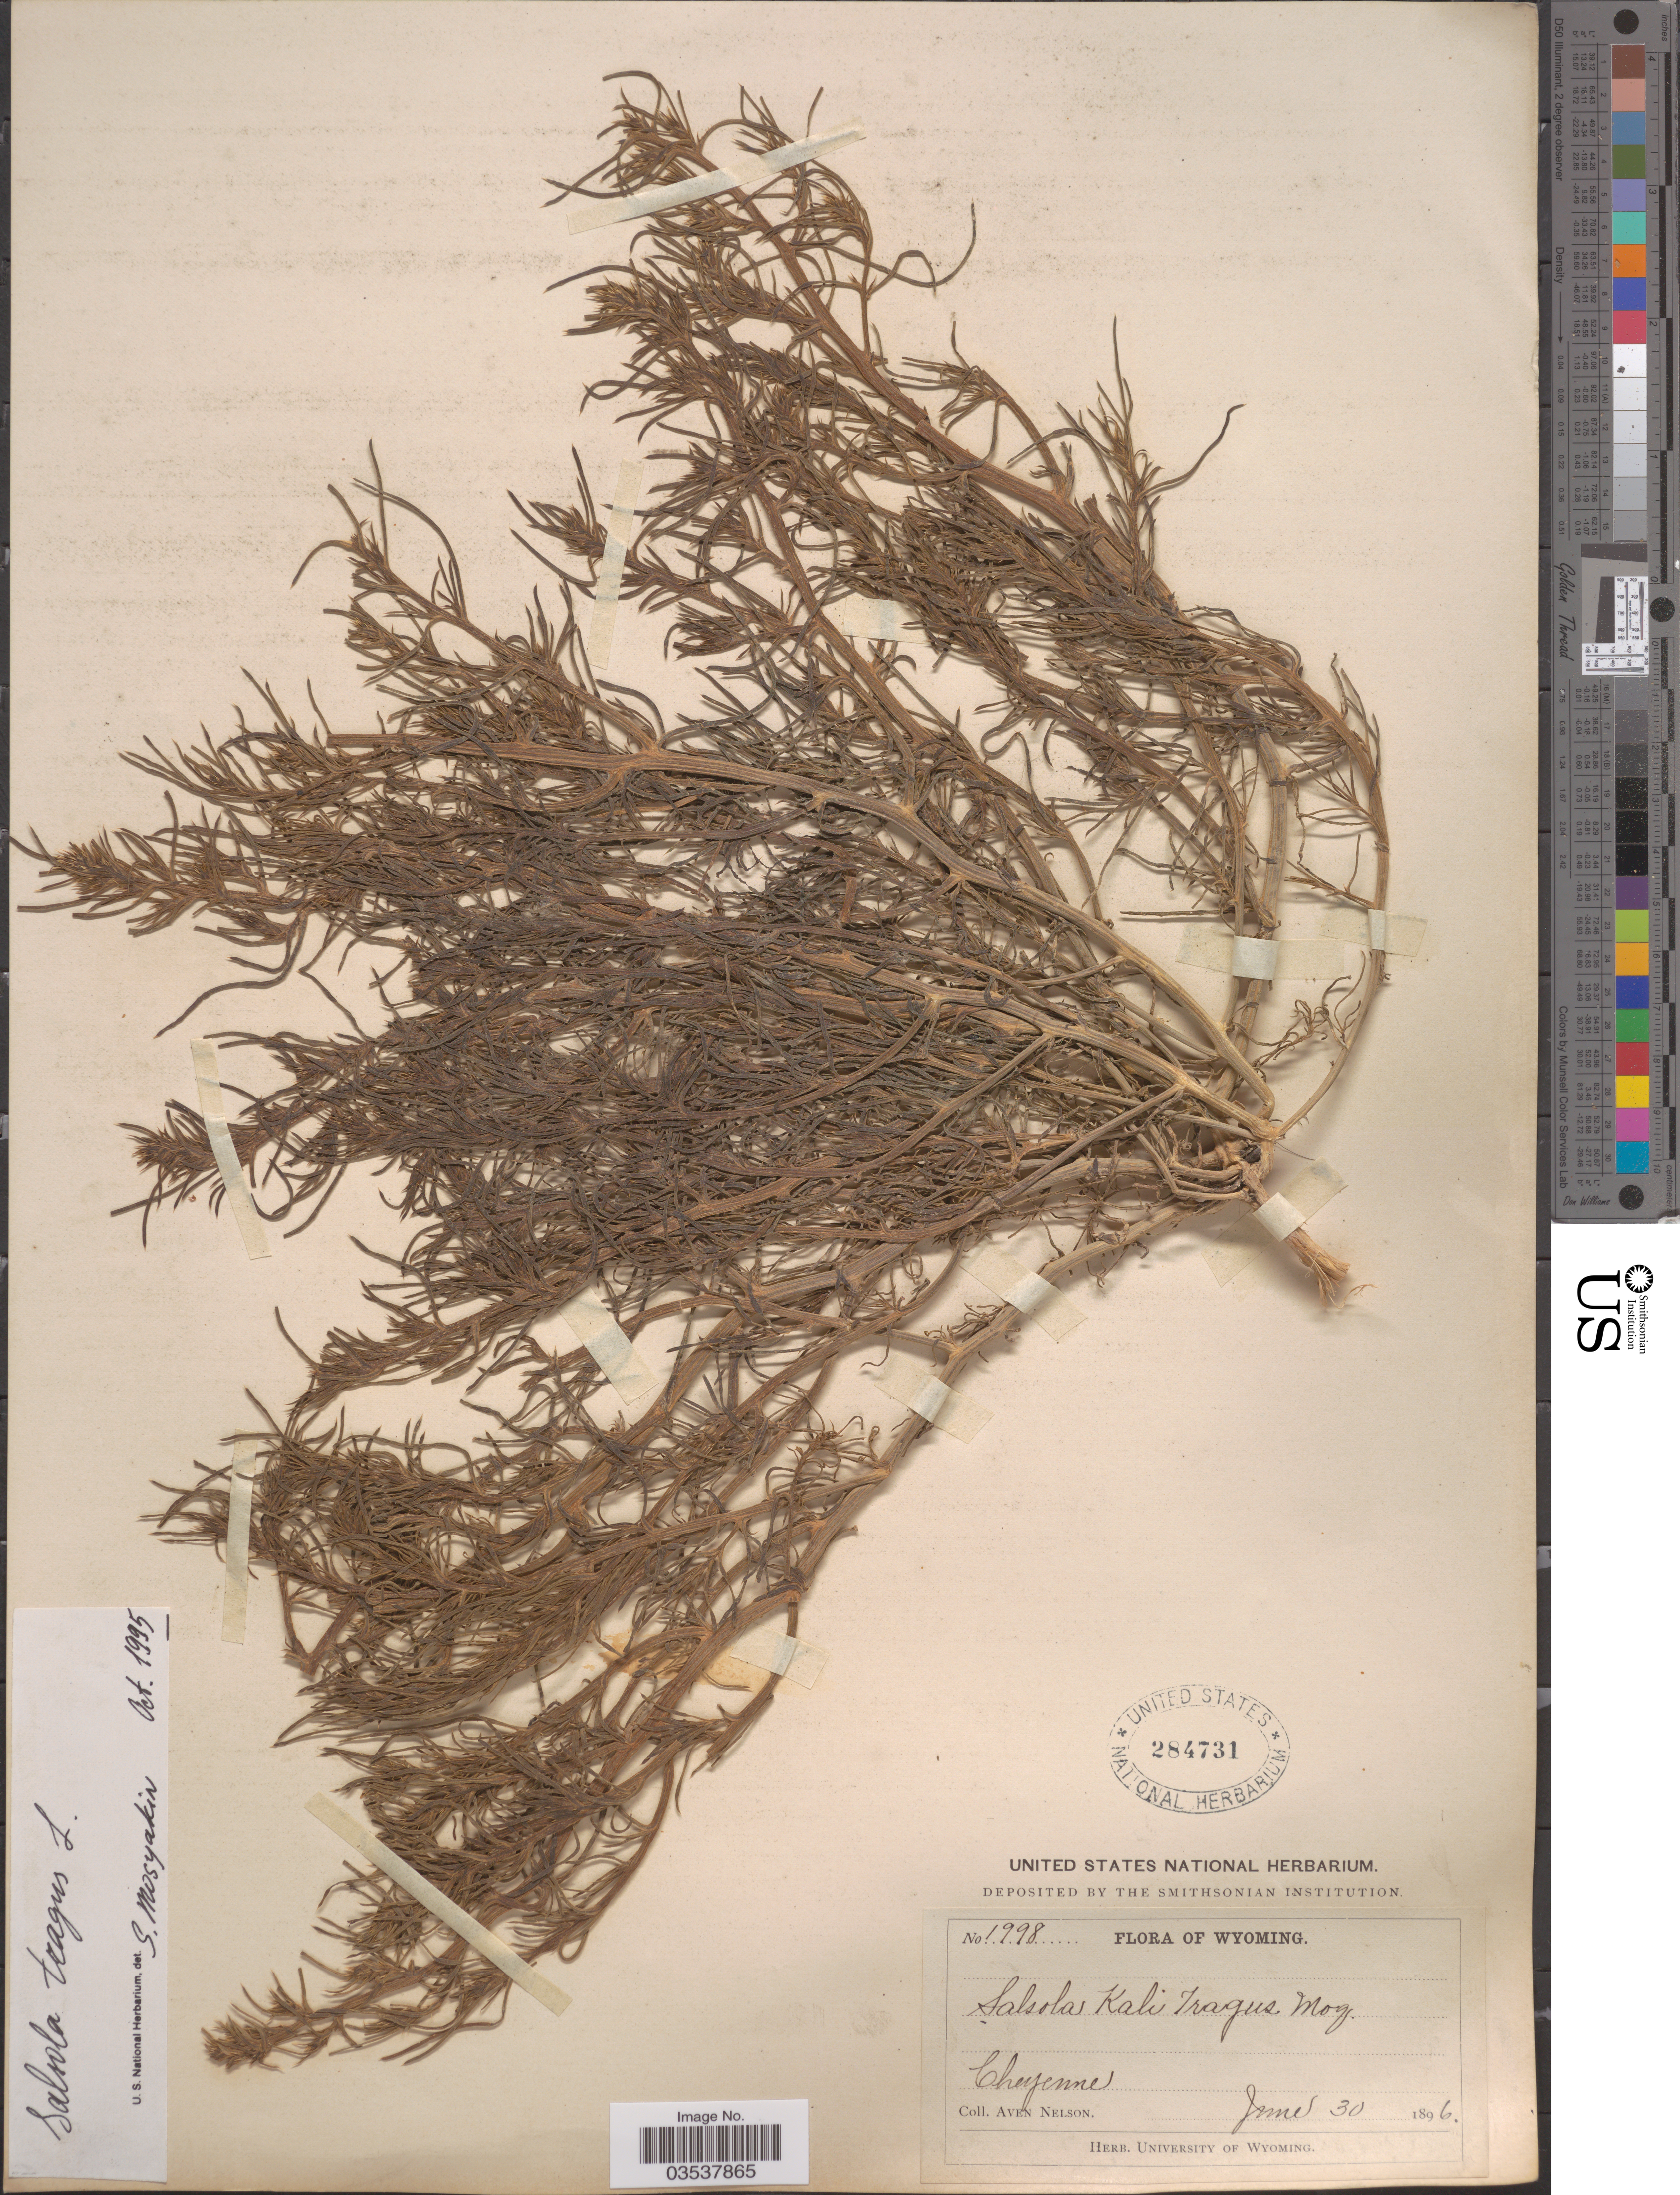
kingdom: Plantae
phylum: Tracheophyta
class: Magnoliopsida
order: Caryophyllales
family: Amaranthaceae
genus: Salsola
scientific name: Salsola pestifer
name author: A. Nelson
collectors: A. Nelson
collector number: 1998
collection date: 1896-06-30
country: United States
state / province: Wyoming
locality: Cheyenne.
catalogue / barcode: US 284731